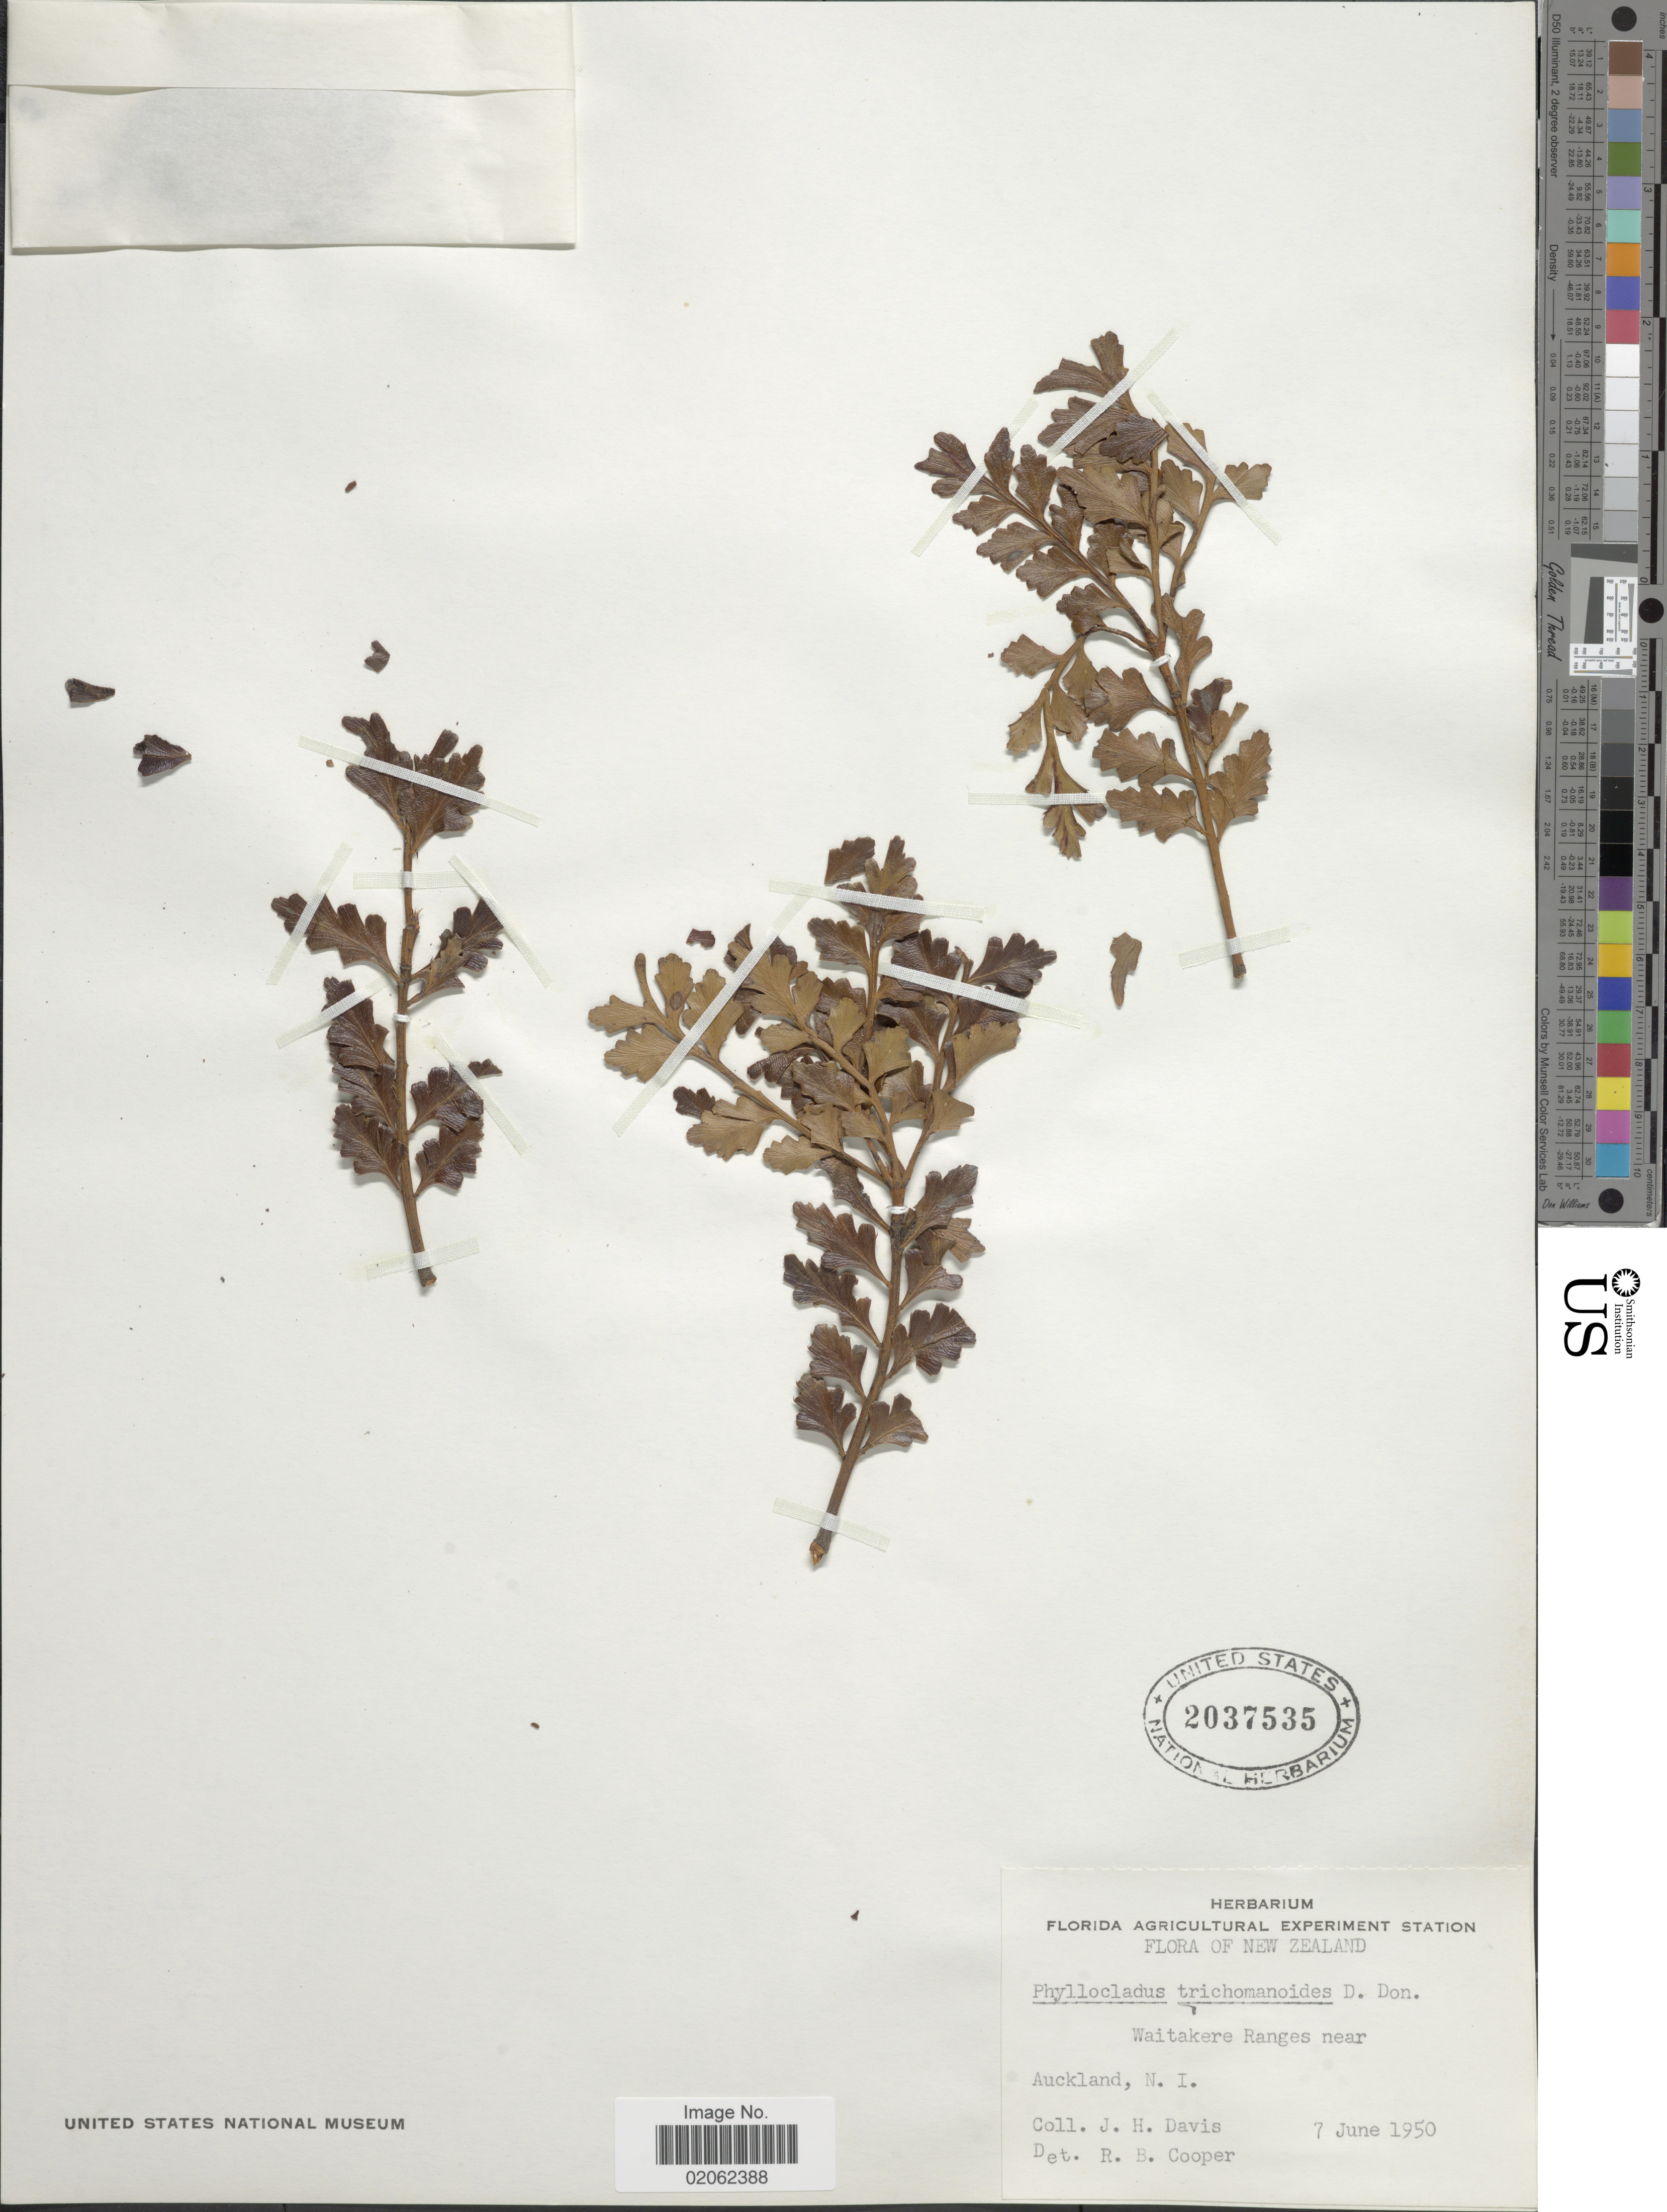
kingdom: Plantae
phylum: Tracheophyta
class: Pinopsida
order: Pinales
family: Phyllocladaceae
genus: Phyllocladus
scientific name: Phyllocladus trichomanoides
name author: D. Don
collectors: J. Davis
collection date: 1950-06-07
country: New Zealand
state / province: Auckland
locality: Waitakere Ranges near Auckland, N.I.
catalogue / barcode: US 2037535